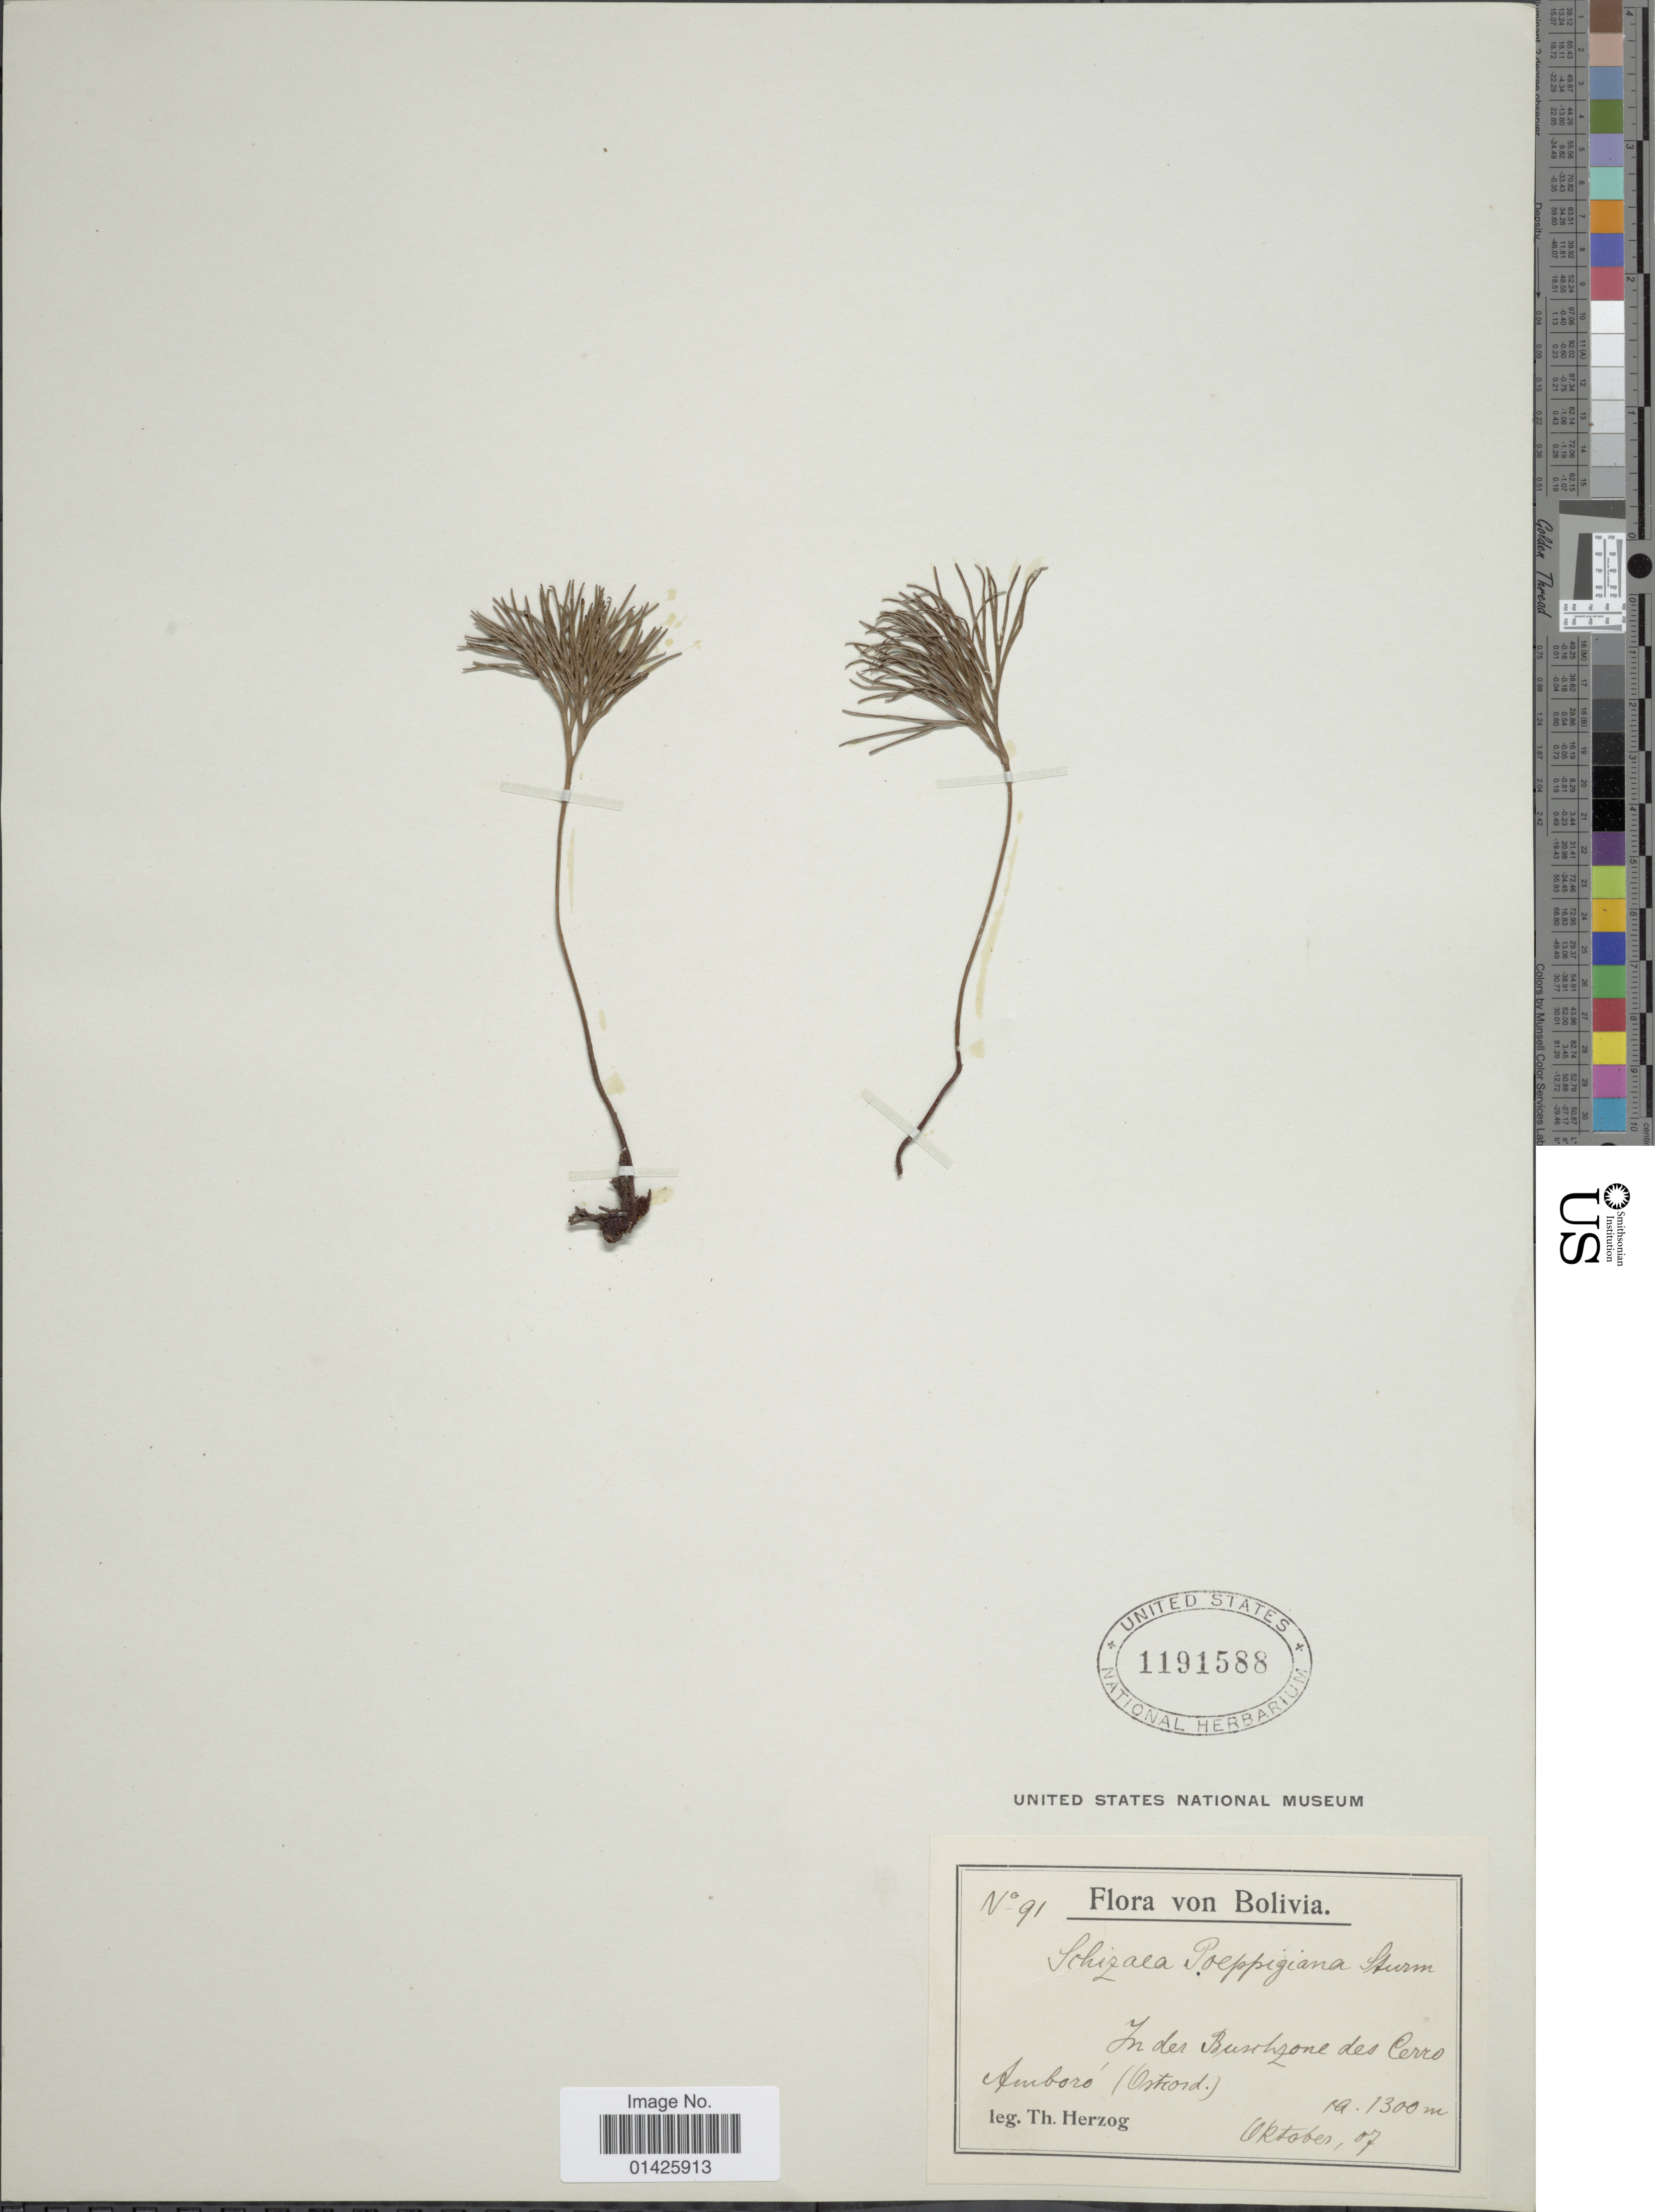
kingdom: Plantae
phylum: Tracheophyta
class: Polypodiopsida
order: Schizaeales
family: Schizaeaceae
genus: Schizaea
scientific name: Schizaea poeppigiana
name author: J.W. Sturm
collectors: T. K. J. Herzog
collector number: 91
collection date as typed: Transcribed d/m/y: /10/7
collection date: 1907-10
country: Bolivia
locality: In der Bushzon des Cerro, Amboro Ostord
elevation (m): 1300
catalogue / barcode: US 1191588